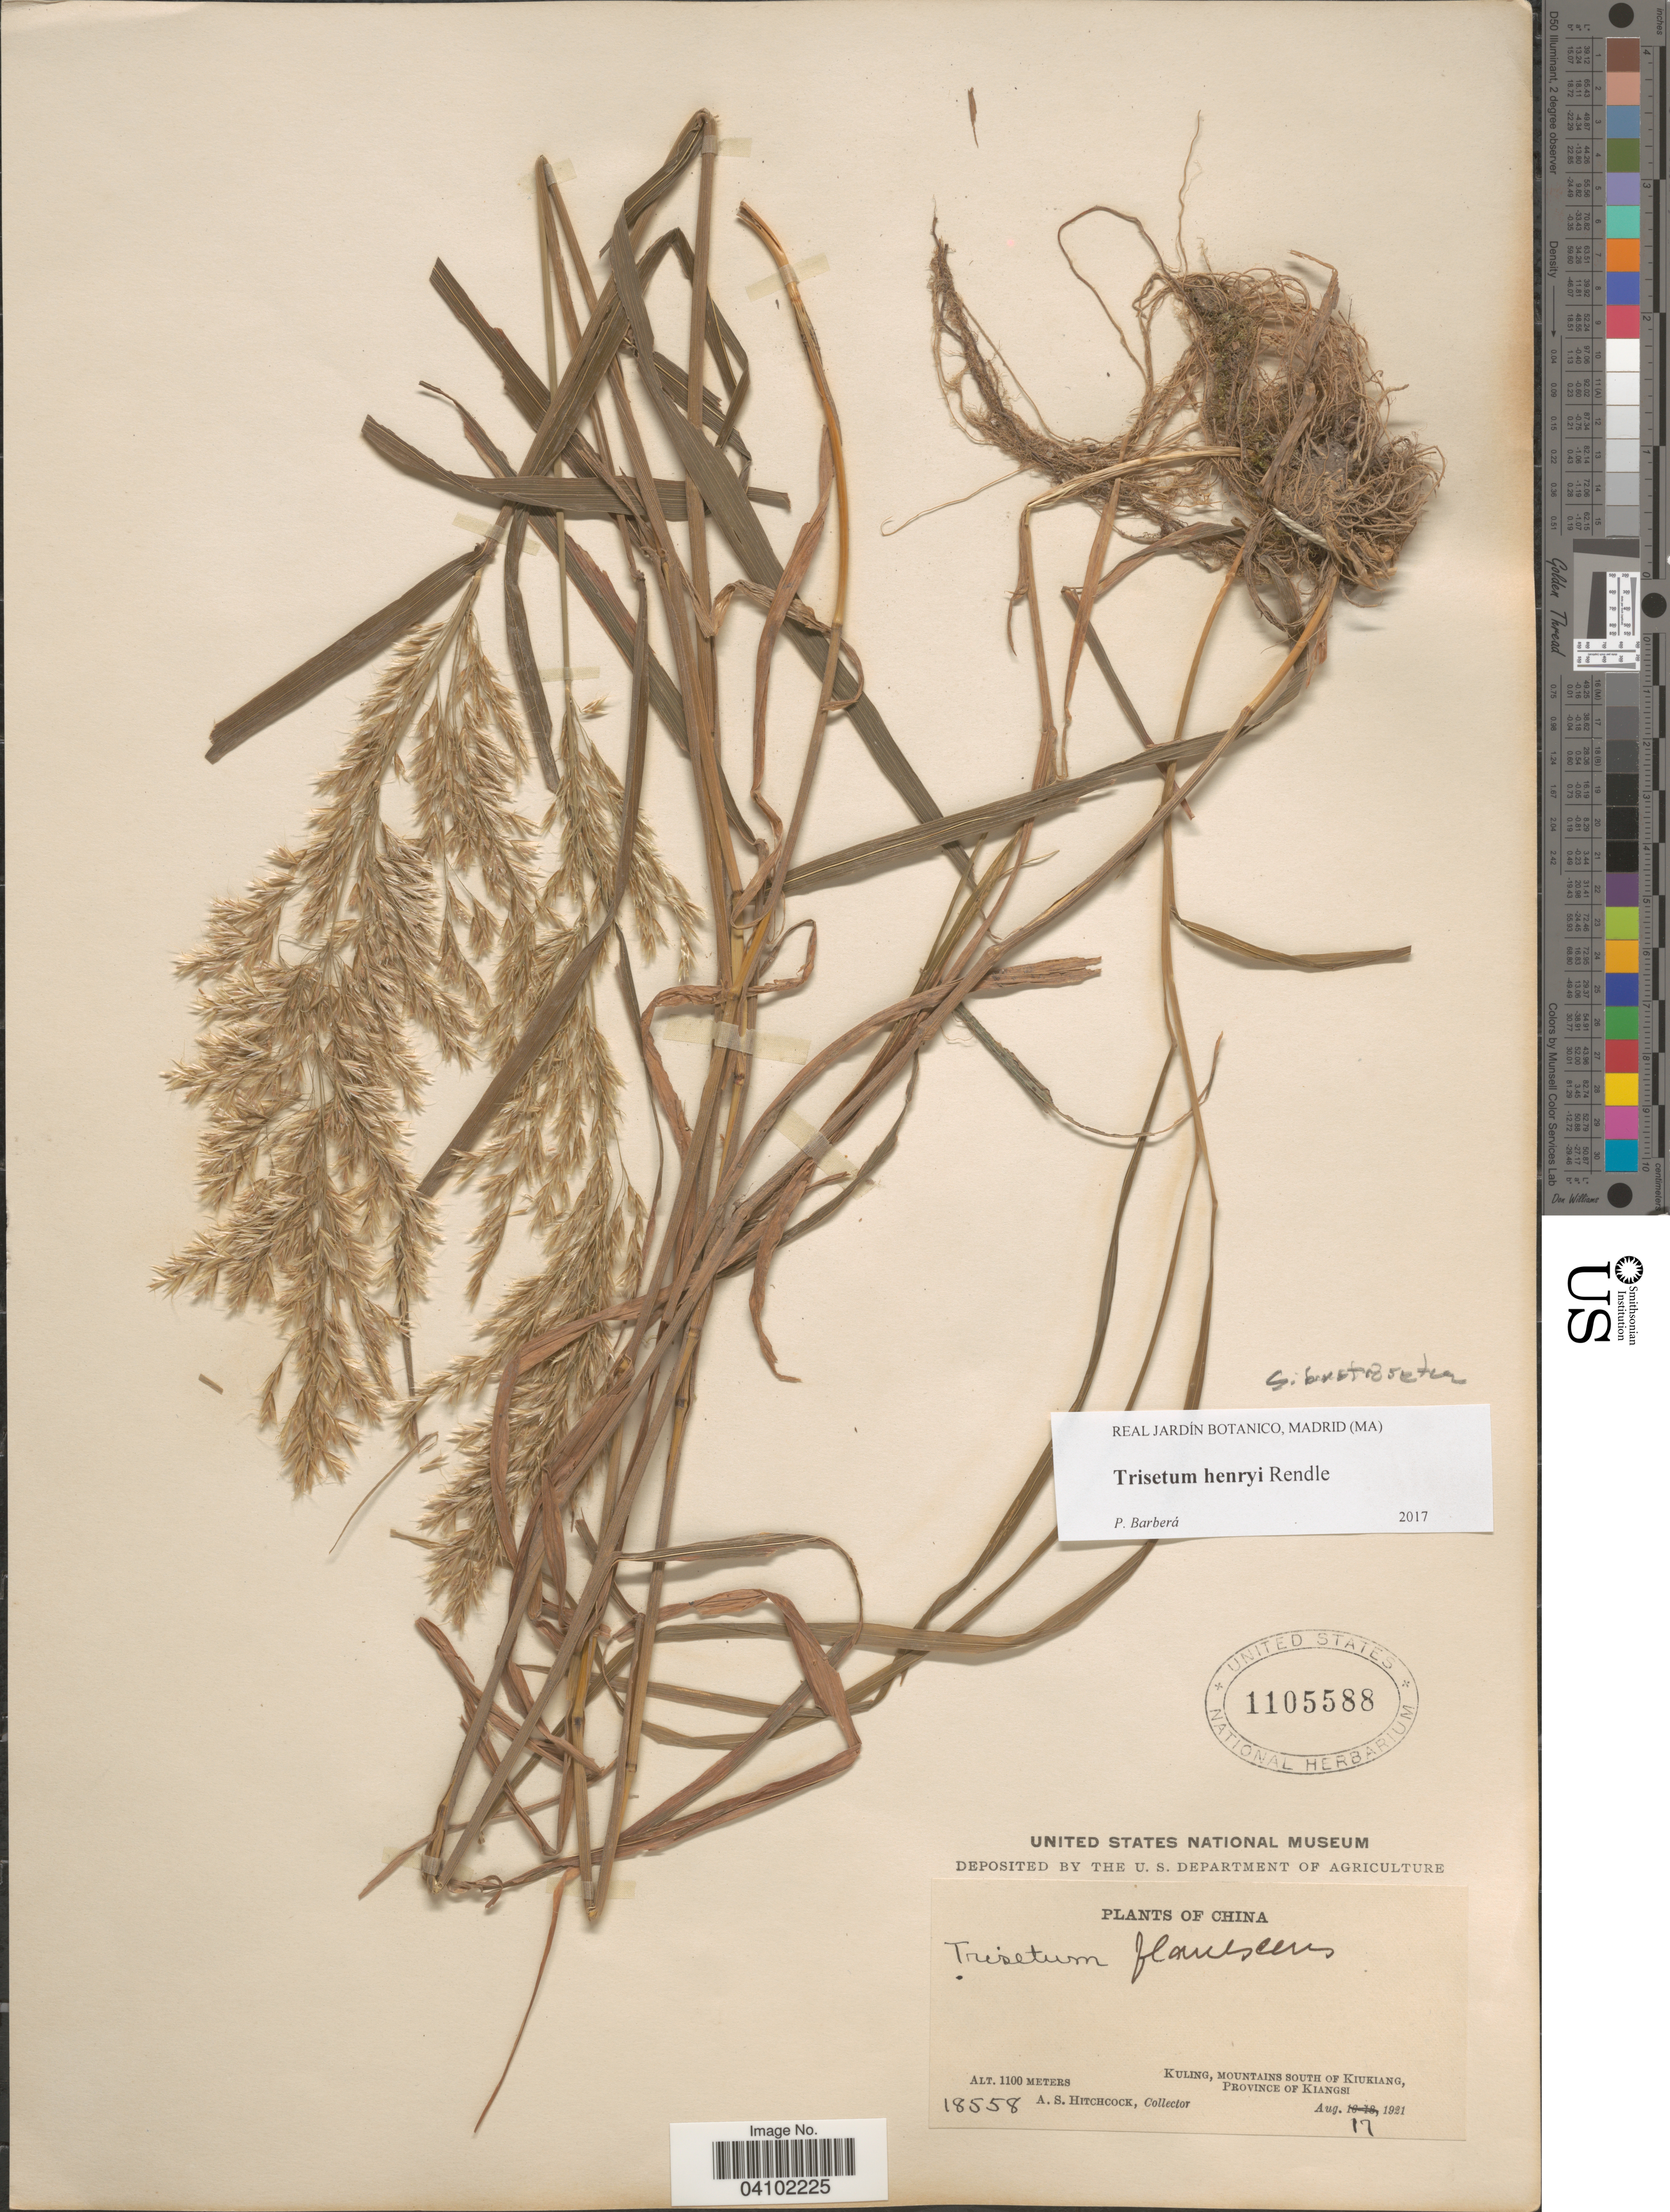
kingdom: Plantae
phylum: Tracheophyta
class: Liliopsida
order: Poales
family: Poaceae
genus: Sibirotrisetum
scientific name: Sibirotrisetum henryi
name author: (Rendle) Barberá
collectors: A. S. Hitchcock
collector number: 18558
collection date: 1921-08-17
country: China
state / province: Jiangxi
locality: Kuling, mountains south of Kiukiang, Province of Kiangsi.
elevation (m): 1100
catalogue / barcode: US 1105588